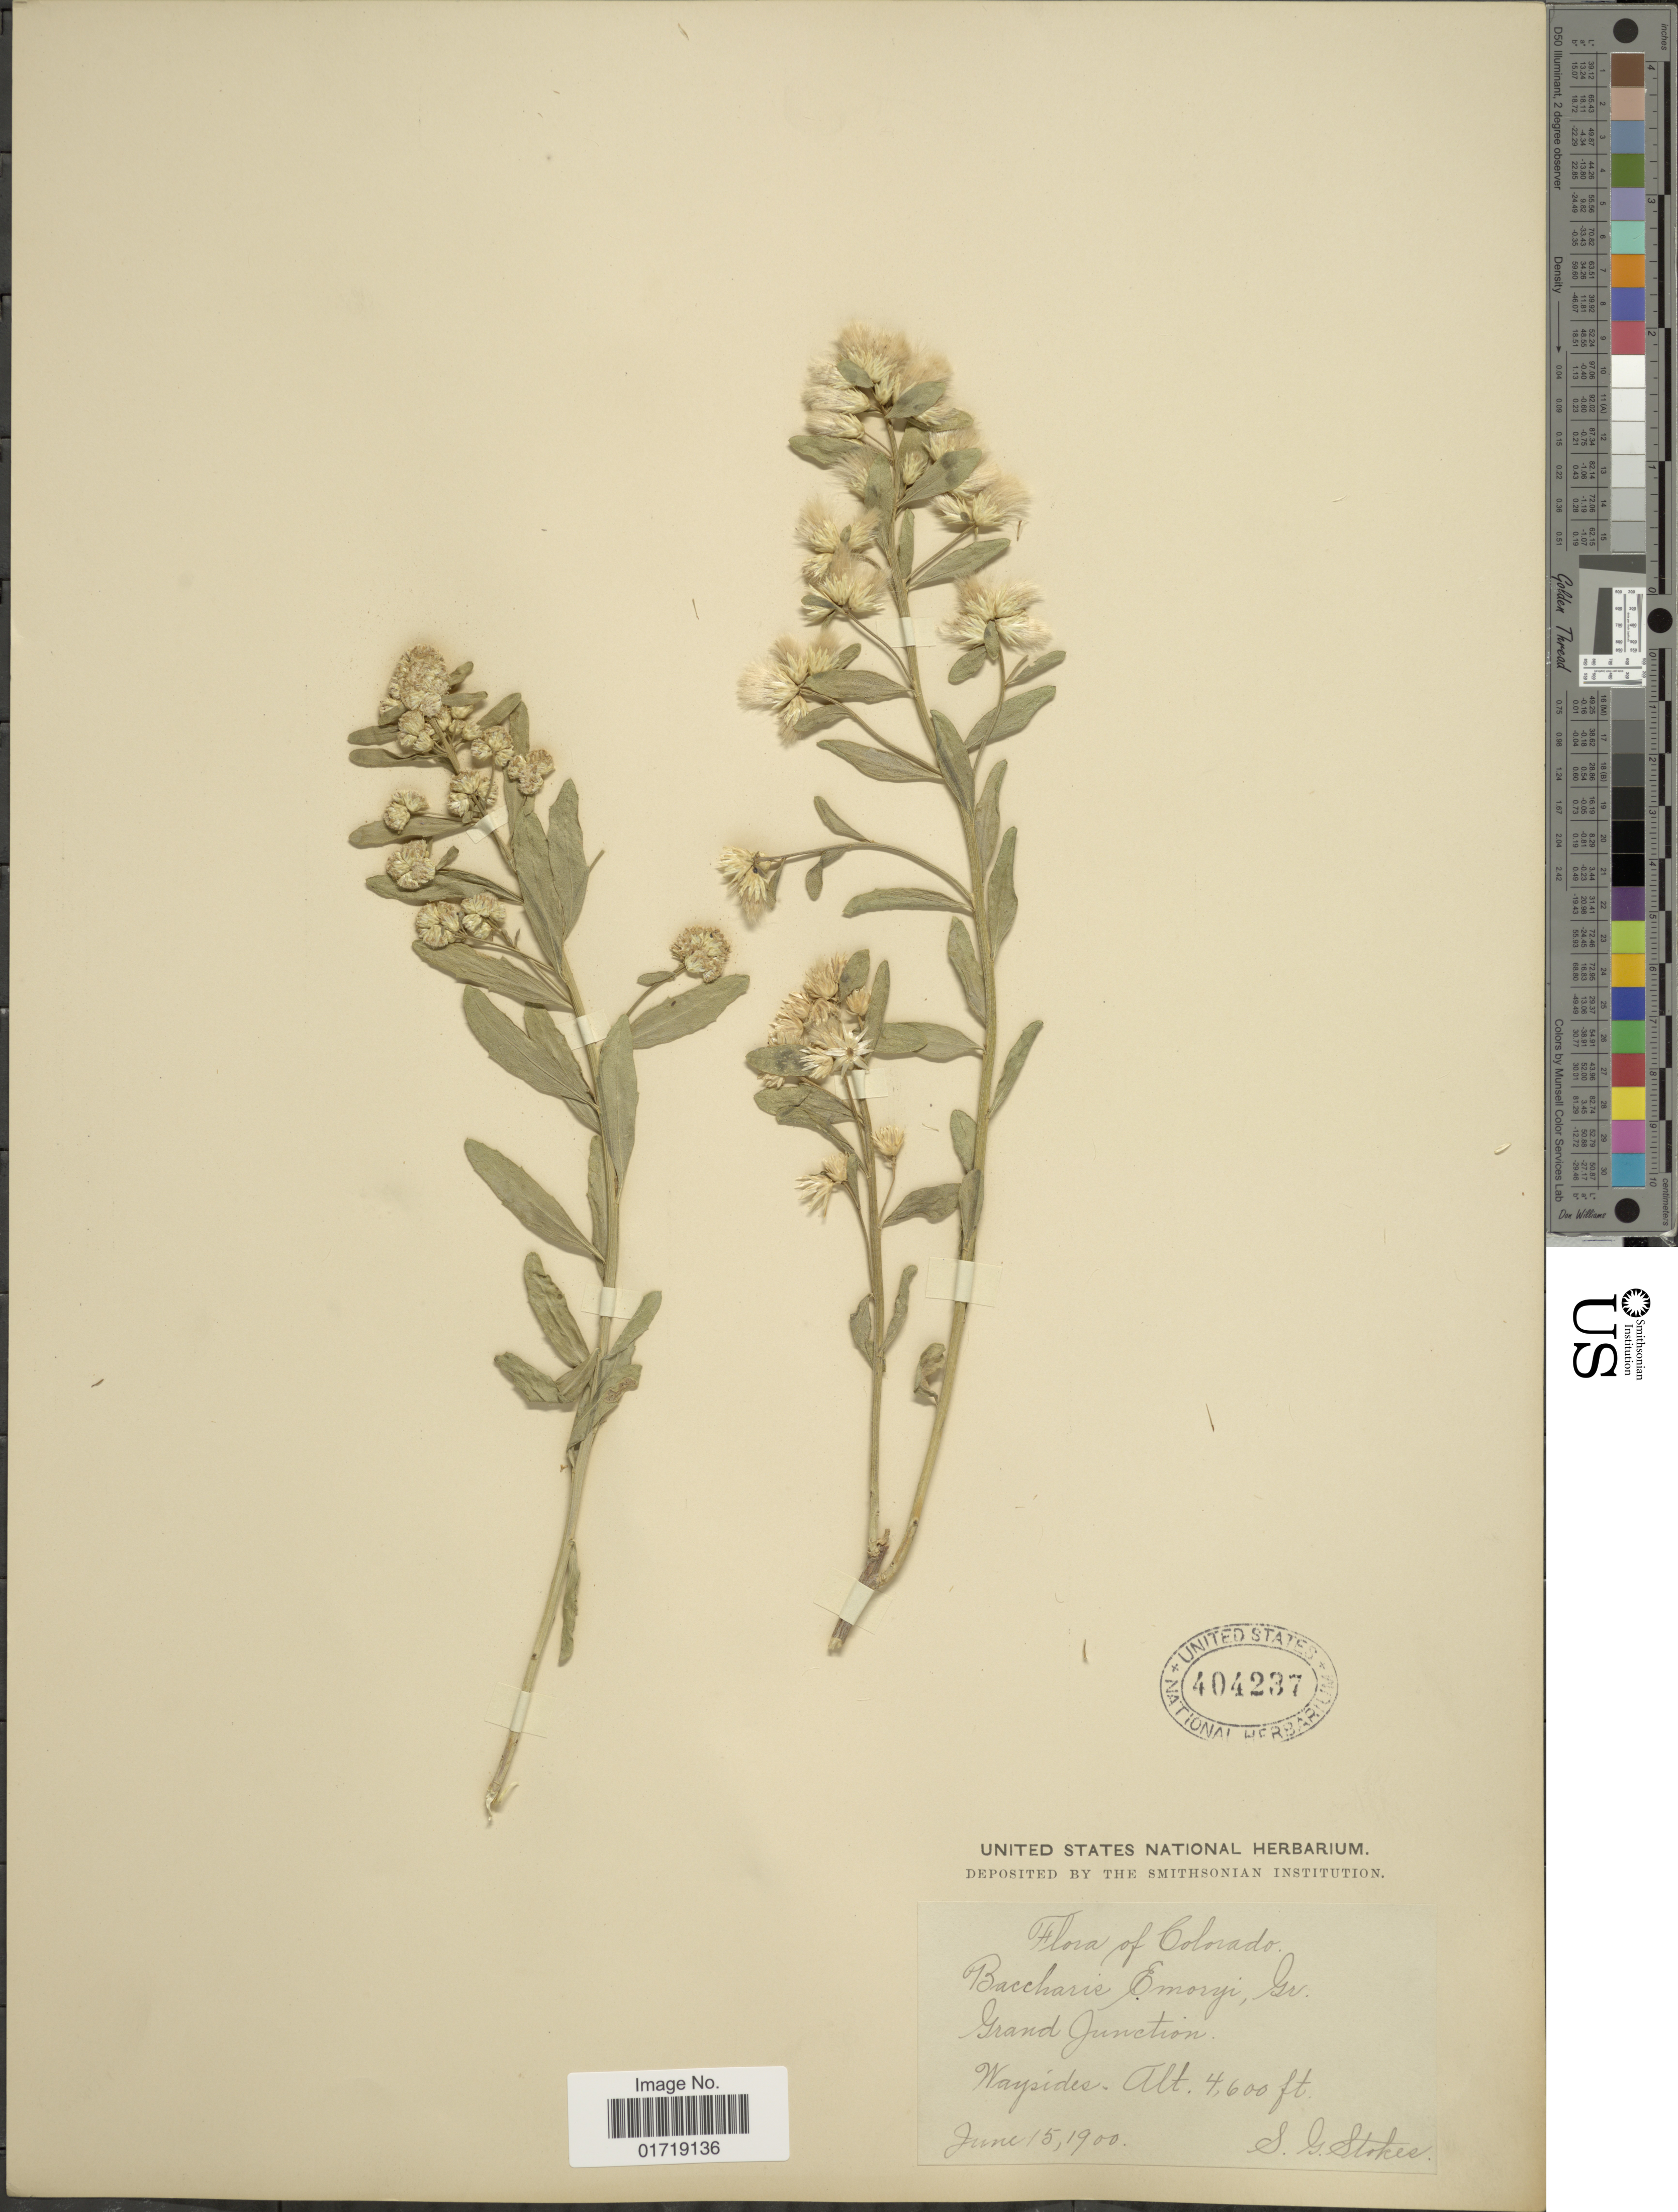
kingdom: Plantae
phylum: Tracheophyta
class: Magnoliopsida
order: Asterales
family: Asteraceae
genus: Baccharis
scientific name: Baccharis salicina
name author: Torr. & A. Gray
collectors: S. G. Stokes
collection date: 1900-06-15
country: United States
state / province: Colorado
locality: Grand Junction, Waysides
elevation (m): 1402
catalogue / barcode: US 404237